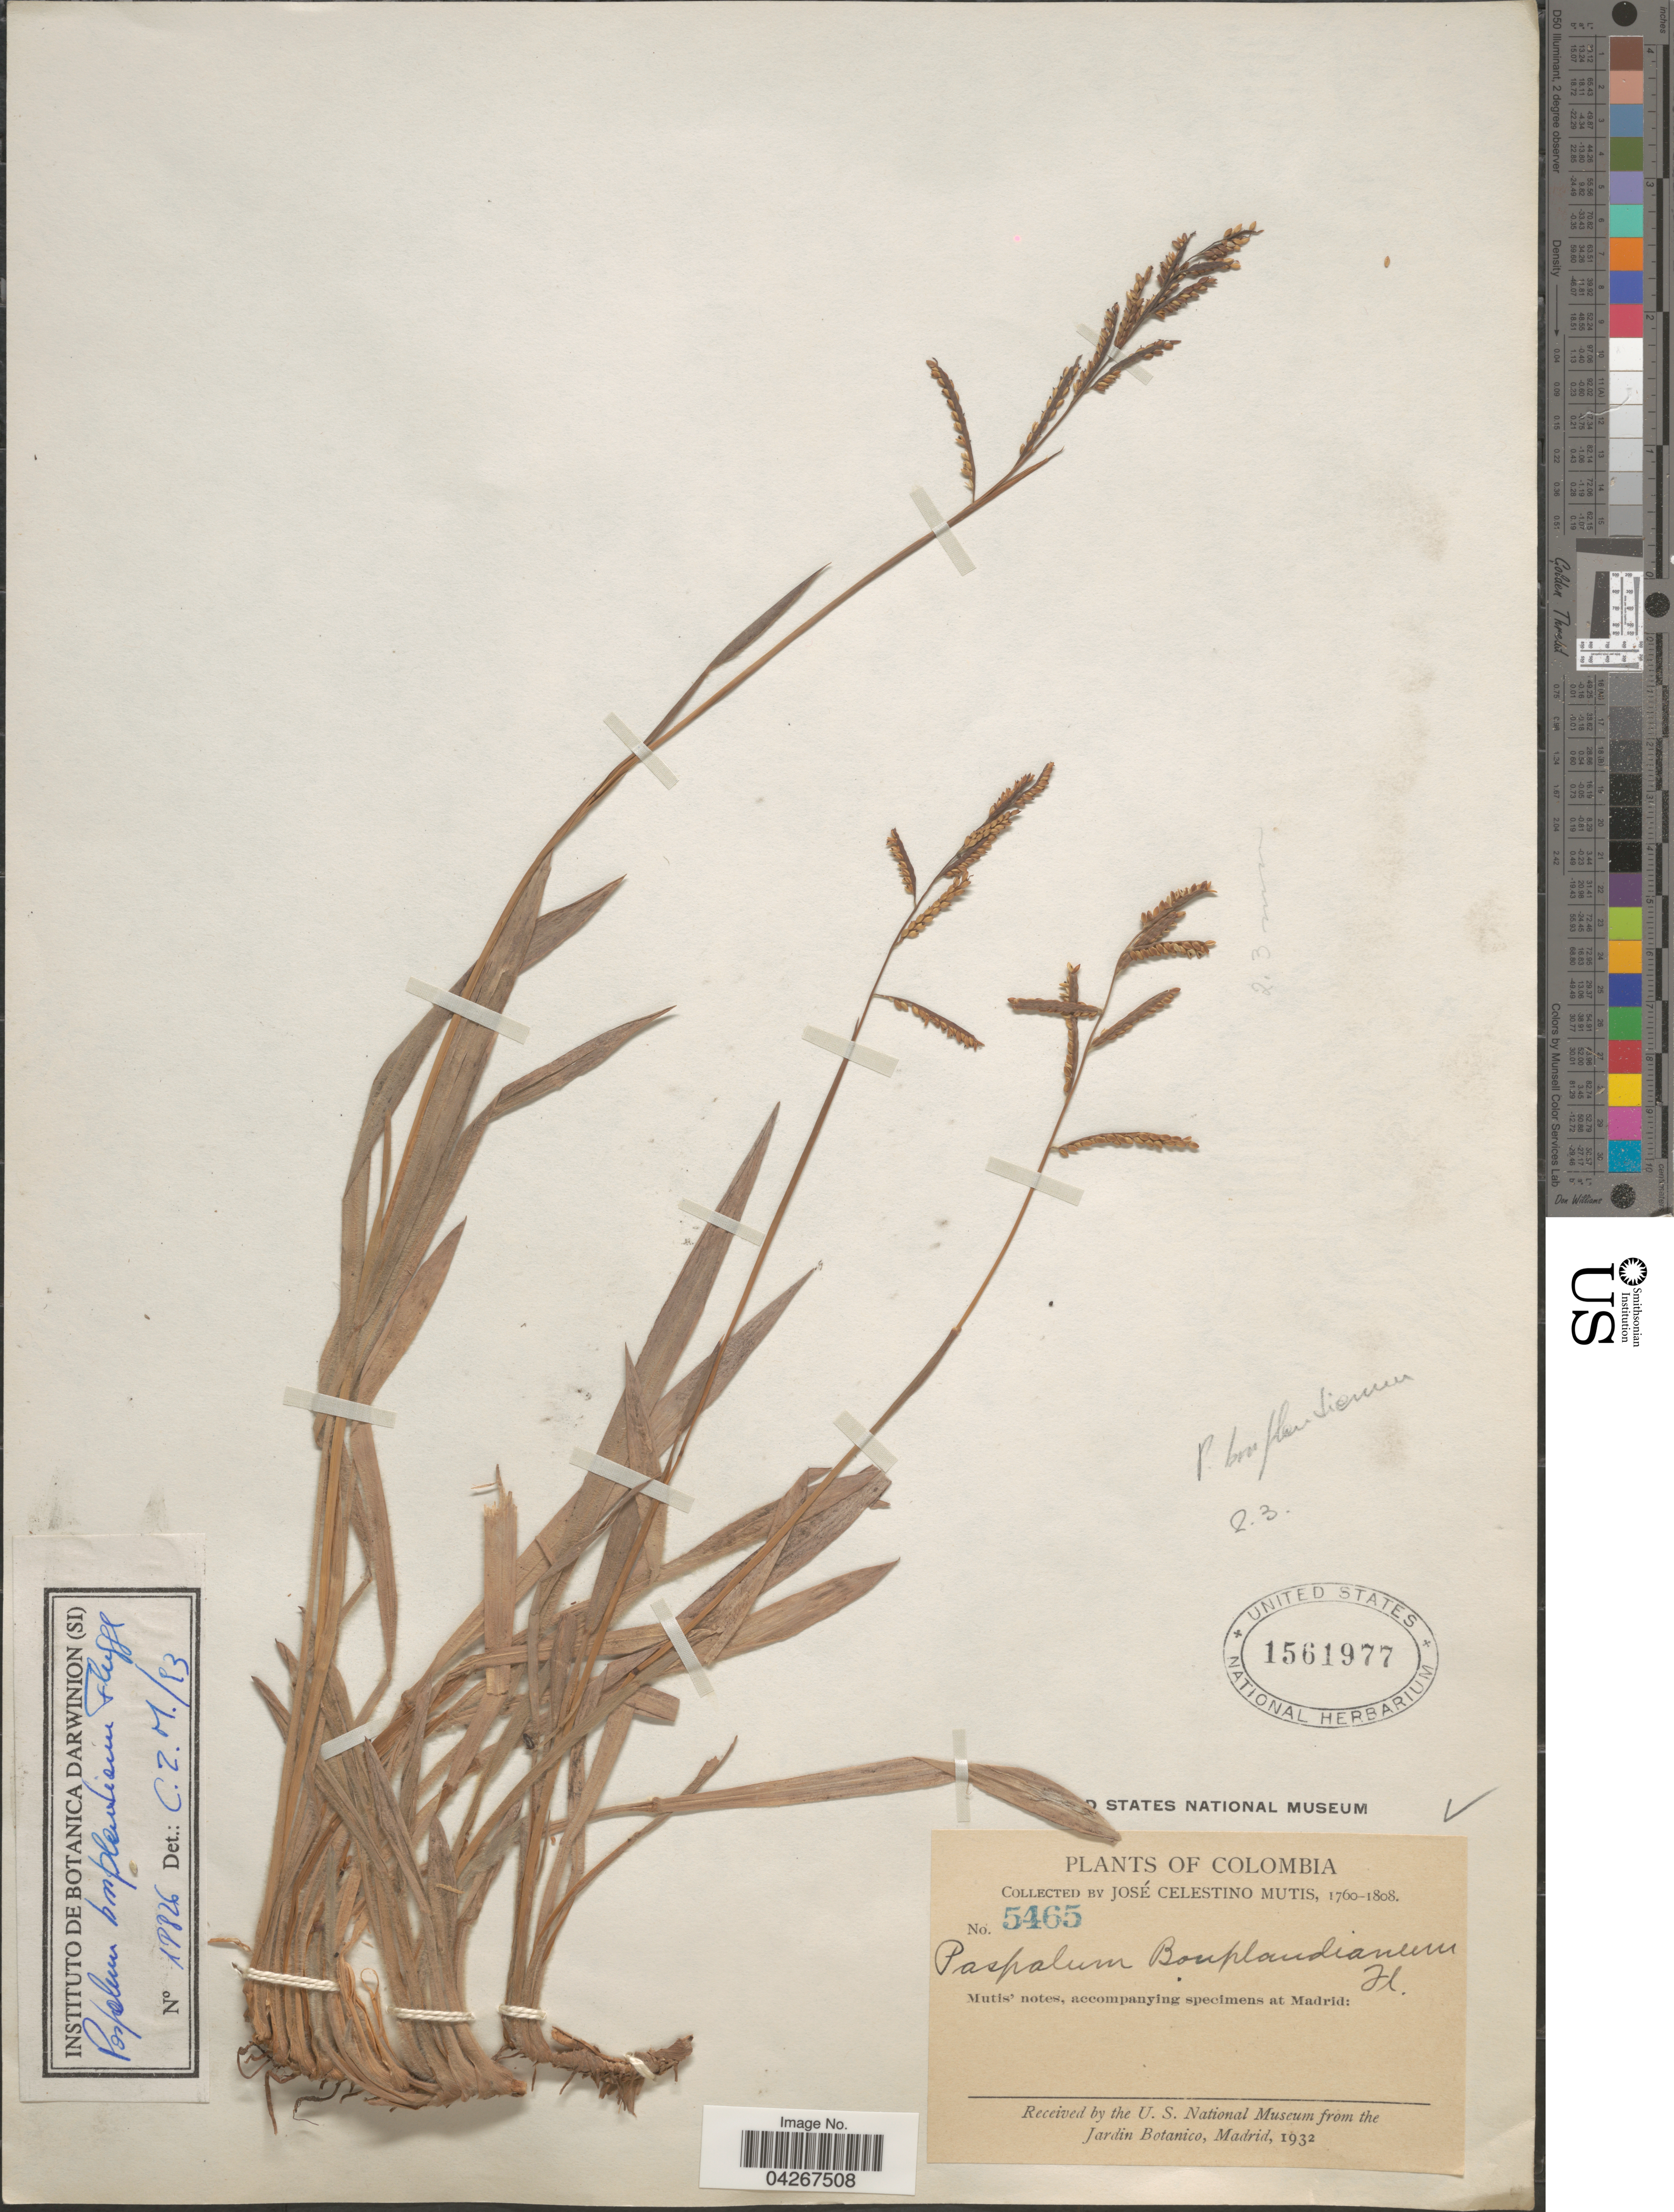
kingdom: Plantae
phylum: Tracheophyta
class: Liliopsida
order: Poales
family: Poaceae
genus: Paspalum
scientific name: Paspalum bonplandianum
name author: Flüggé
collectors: J. C. B. Mutis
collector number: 5463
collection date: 1760/1808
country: Colombia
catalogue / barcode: US 1561977